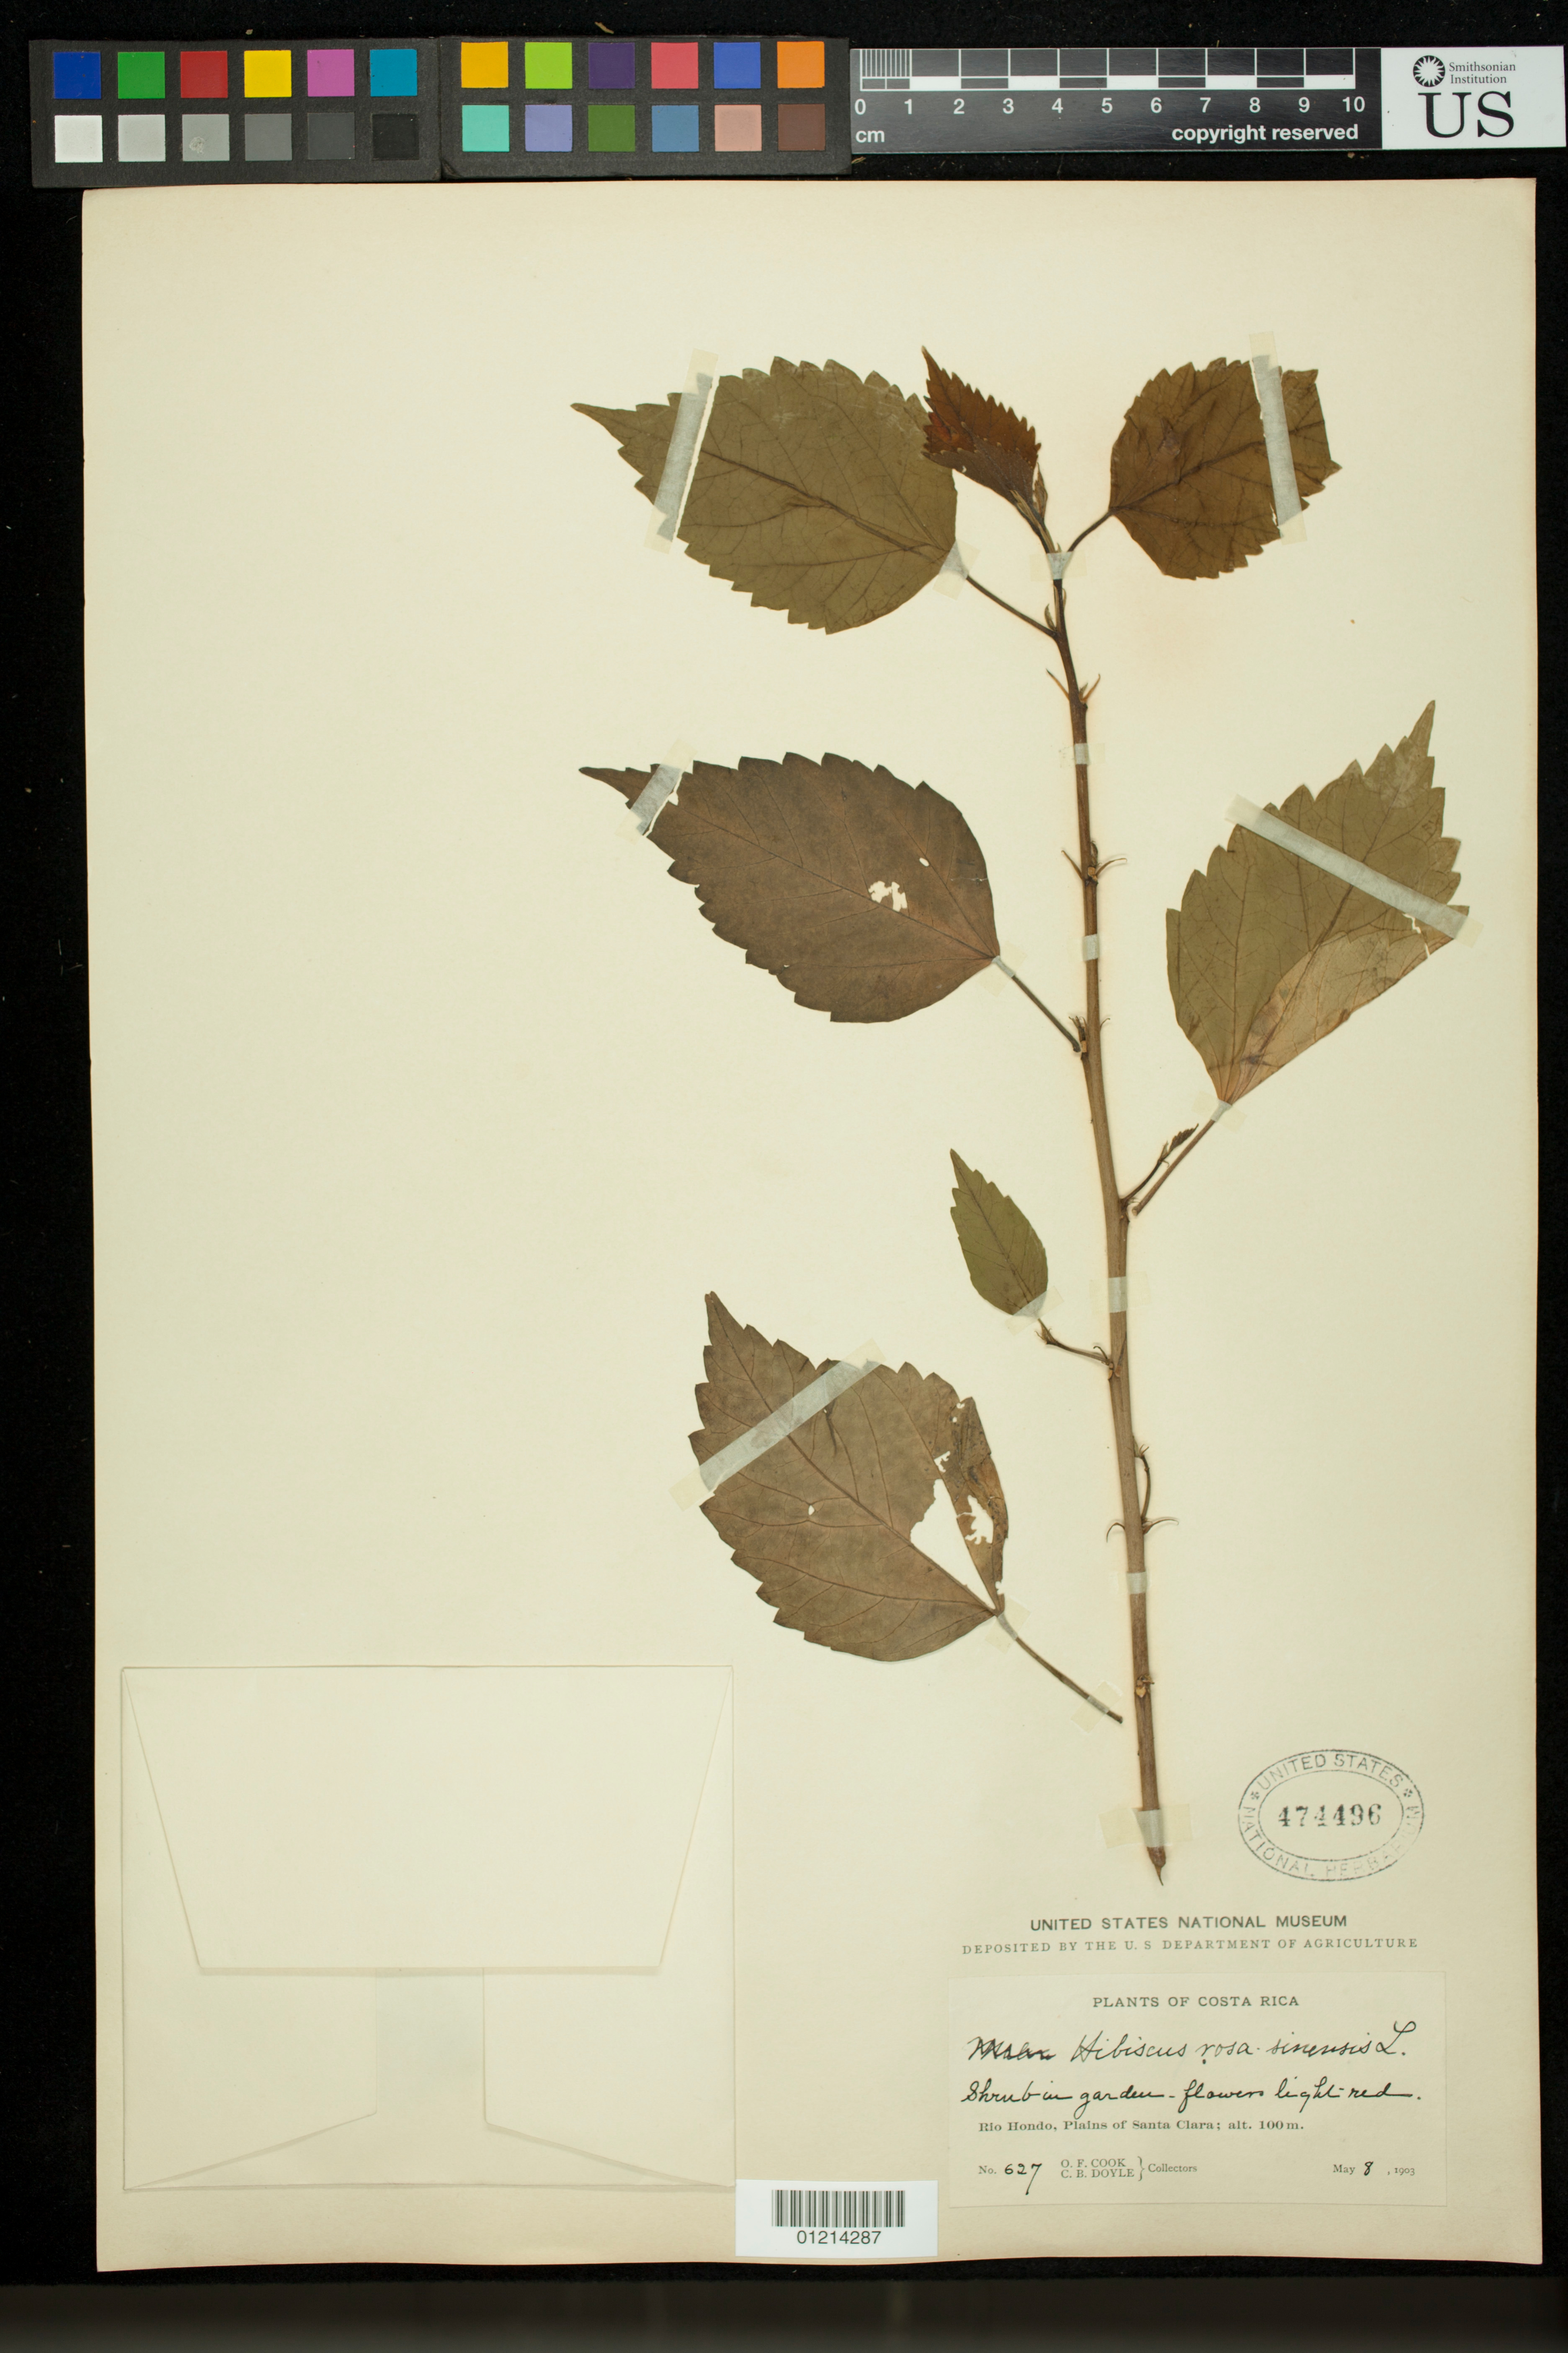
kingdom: Plantae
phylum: Tracheophyta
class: Magnoliopsida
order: Malvales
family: Malvaceae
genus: Hibiscus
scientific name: Hibiscus rosa-sinensis var. rosa-sinensis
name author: L.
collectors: O. F. Cook & C. Doyle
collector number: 627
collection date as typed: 5/8/1903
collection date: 1903-05-08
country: Costa Rica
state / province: Limón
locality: Rio Hondo, Plains of Santa Clara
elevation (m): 100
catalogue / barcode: US 474496